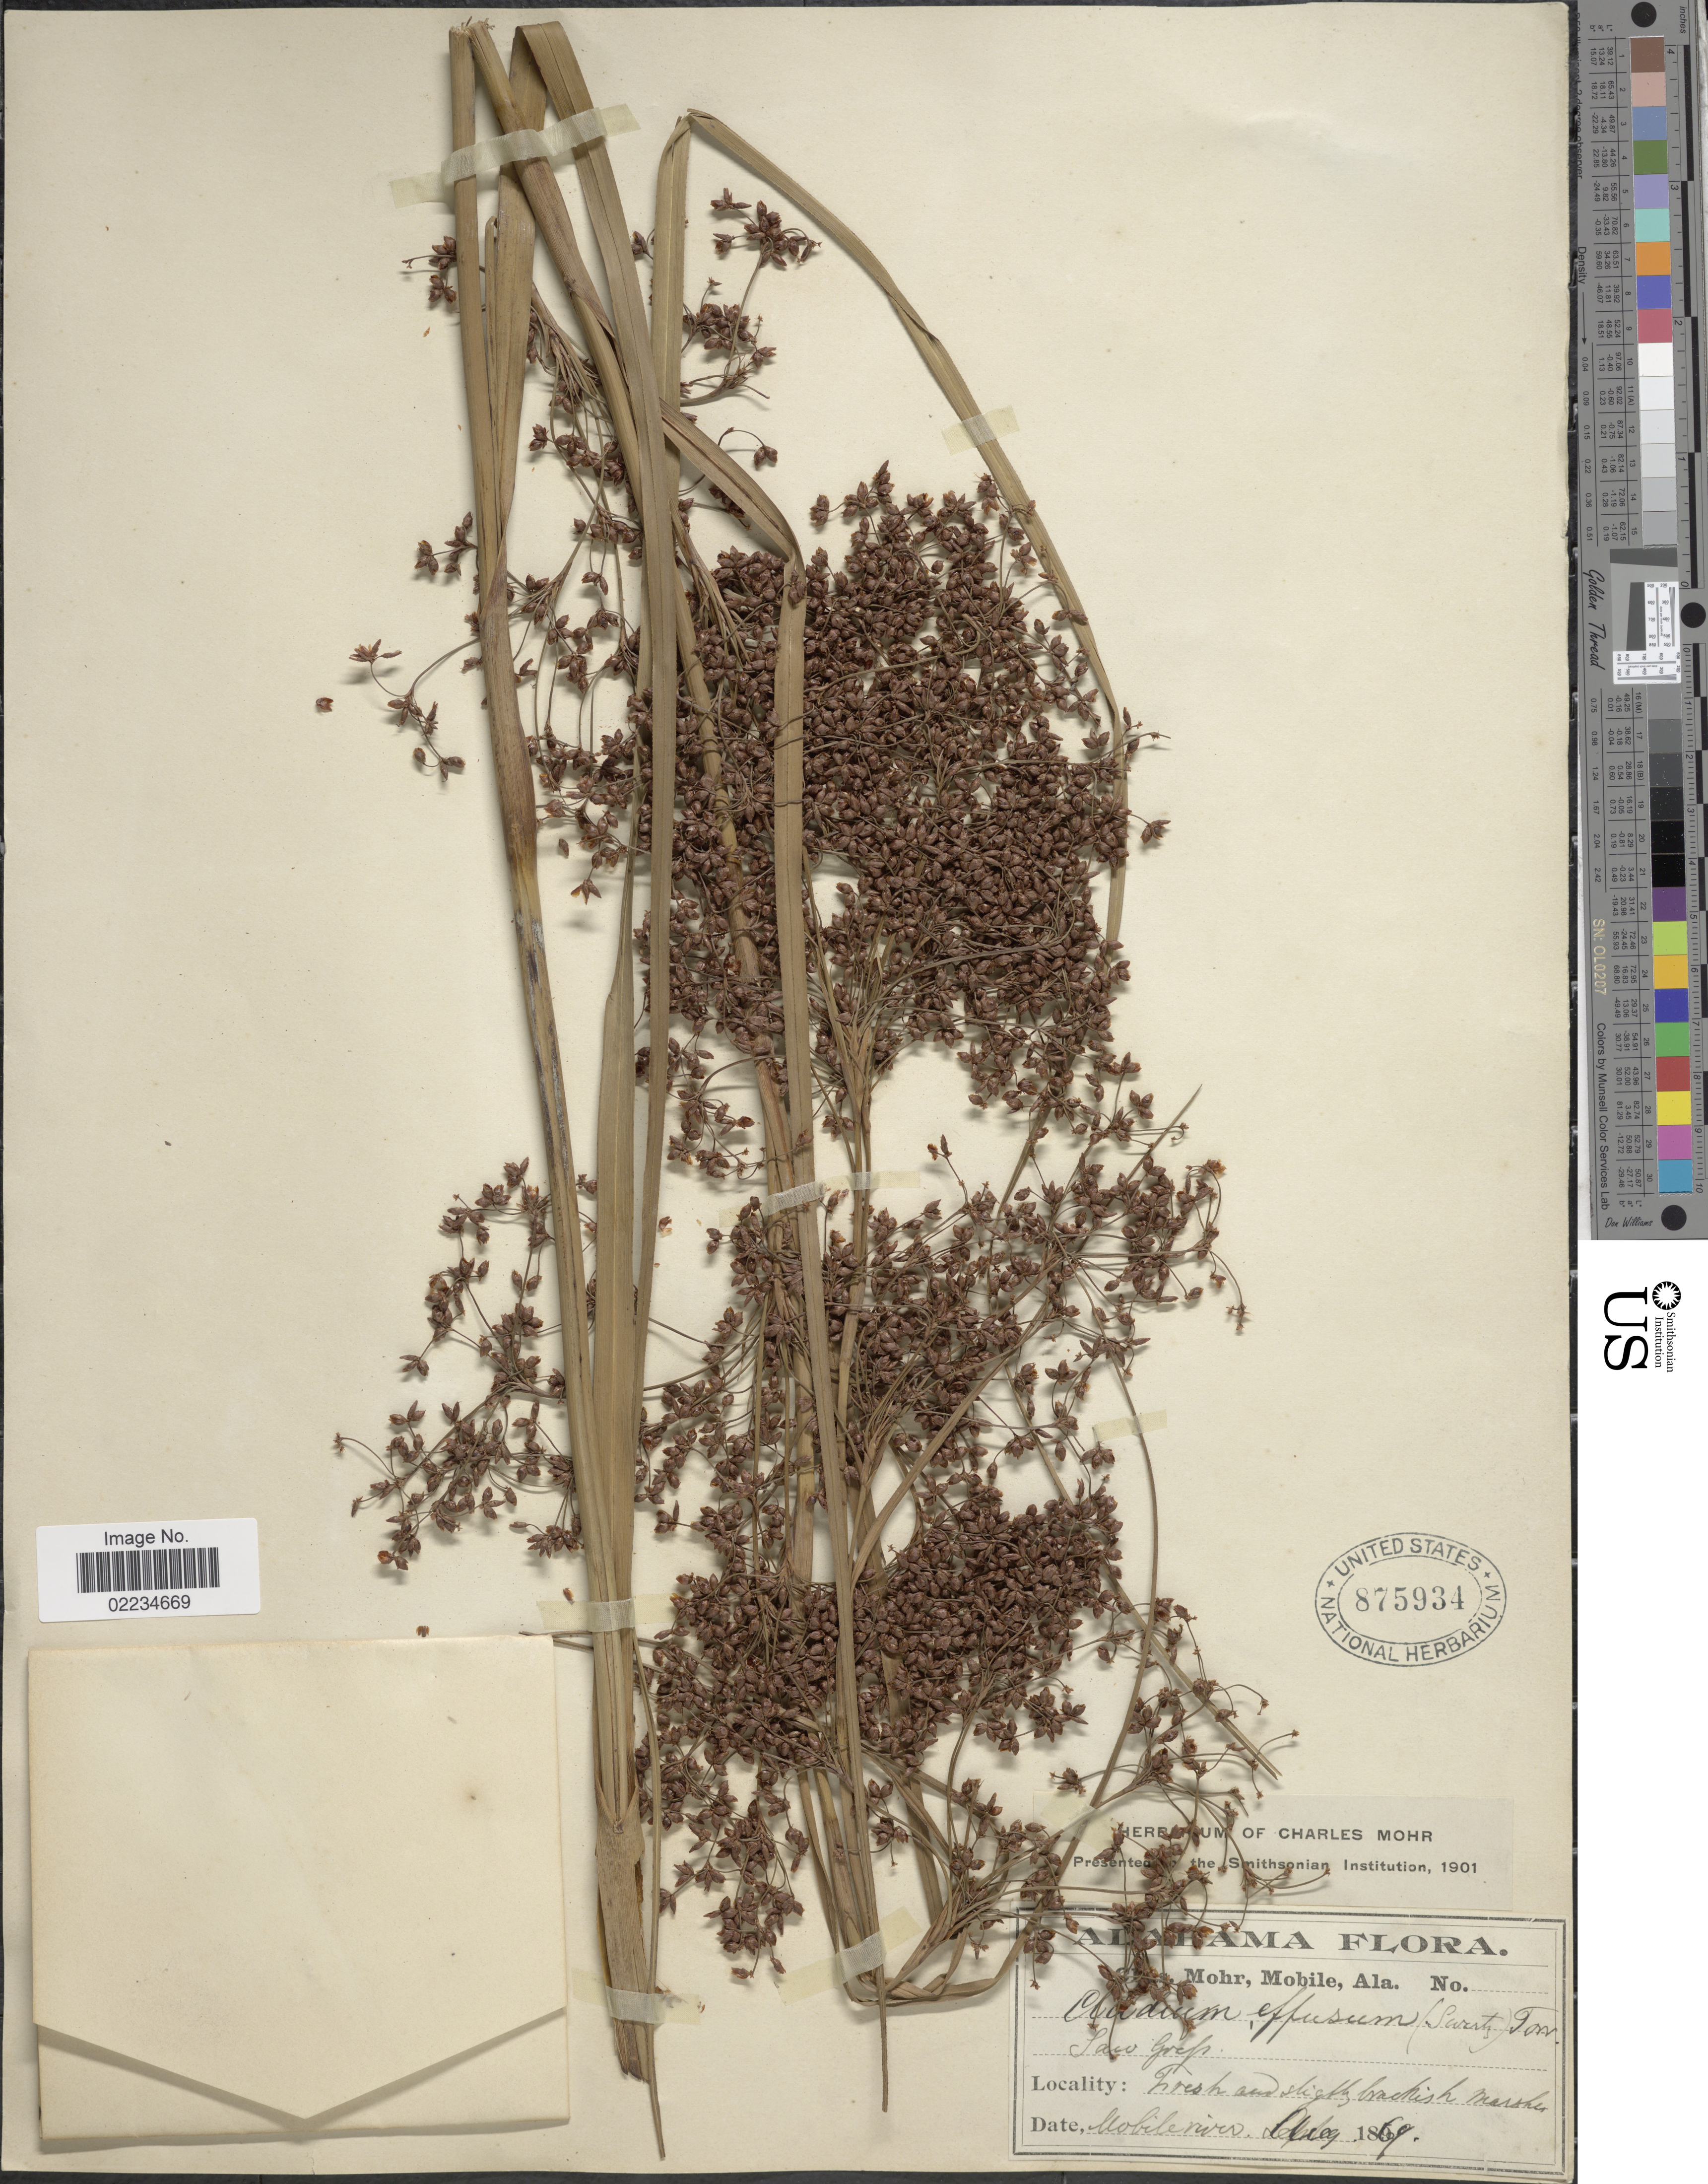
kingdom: Plantae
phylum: Tracheophyta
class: Liliopsida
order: Poales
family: Cyperaceae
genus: Cladium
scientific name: Cladium jamaicense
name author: Crantz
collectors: C. T. Mohr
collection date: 1869-08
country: United States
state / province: Alabama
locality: Fresh and slightly brackish marshes, Mobile river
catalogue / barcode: US 875934